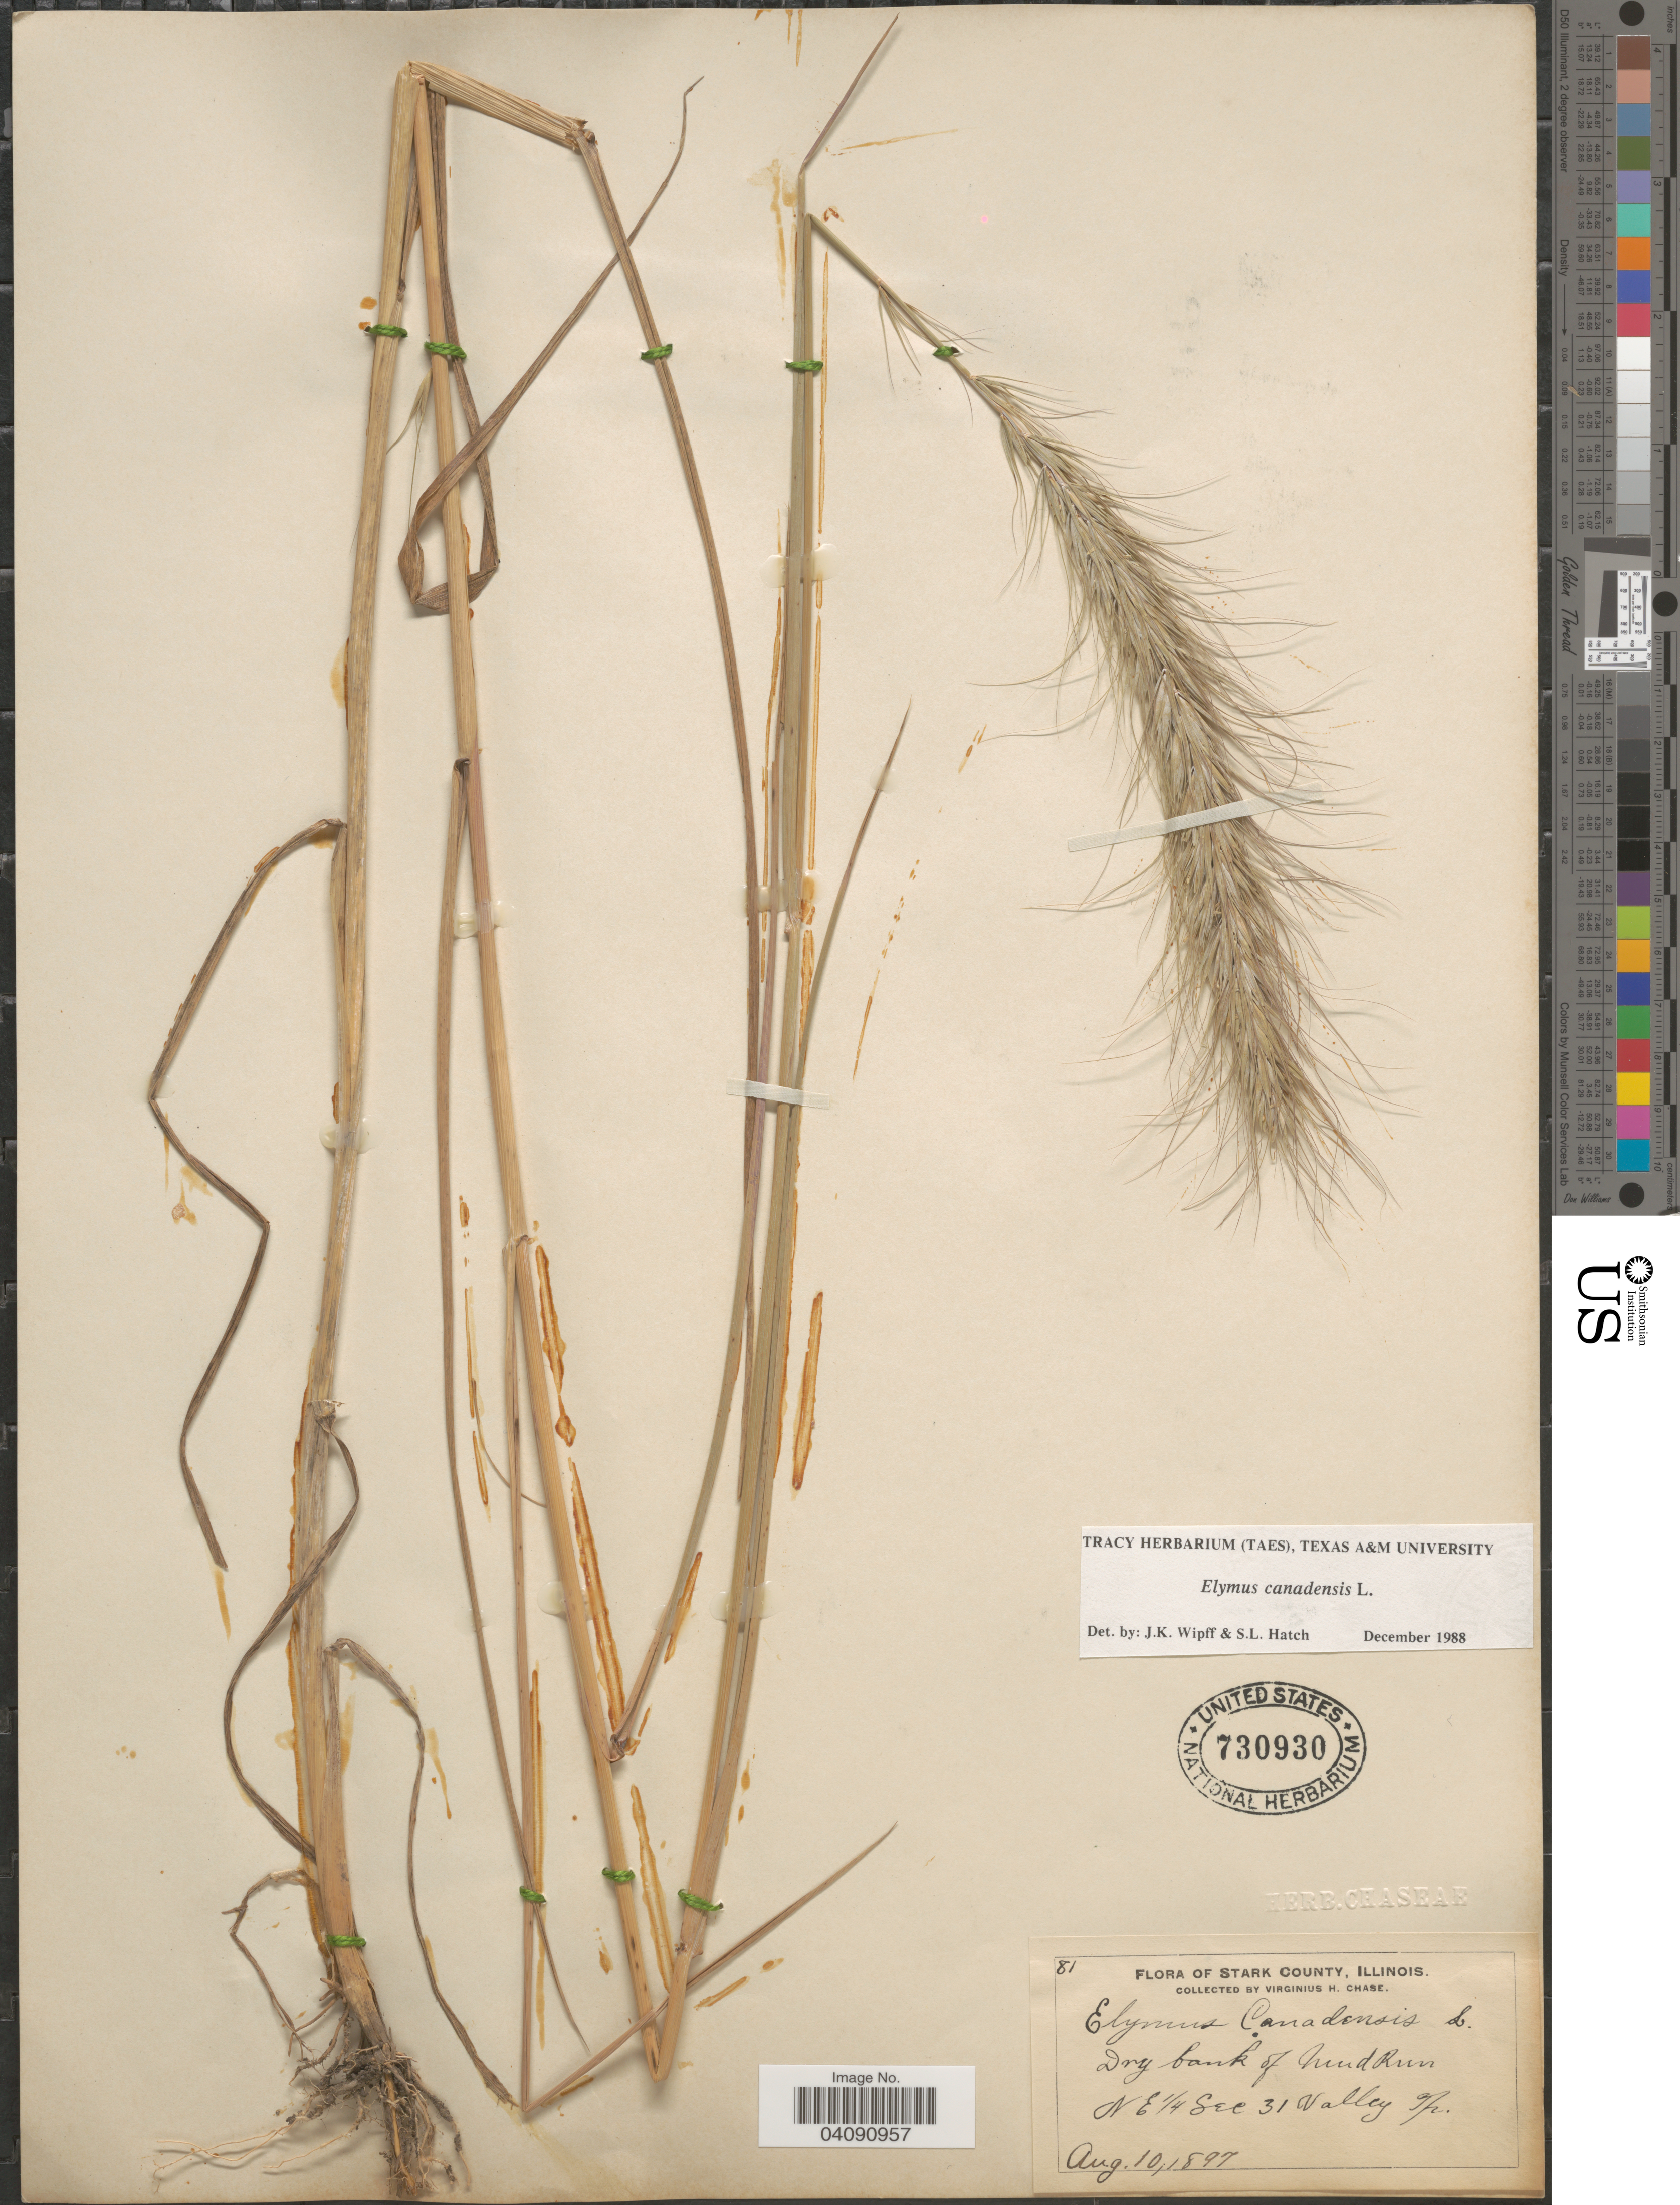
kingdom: Plantae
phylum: Tracheophyta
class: Liliopsida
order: Poales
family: Poaceae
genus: Elymus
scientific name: Elymus canadensis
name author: L.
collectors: V. H. Chase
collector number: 81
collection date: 1897-08-10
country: United States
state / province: Illinois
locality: Stark County. Dry bank of Mud Run NE ¼ Sec 31 Valley Tp.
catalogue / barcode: US 730930